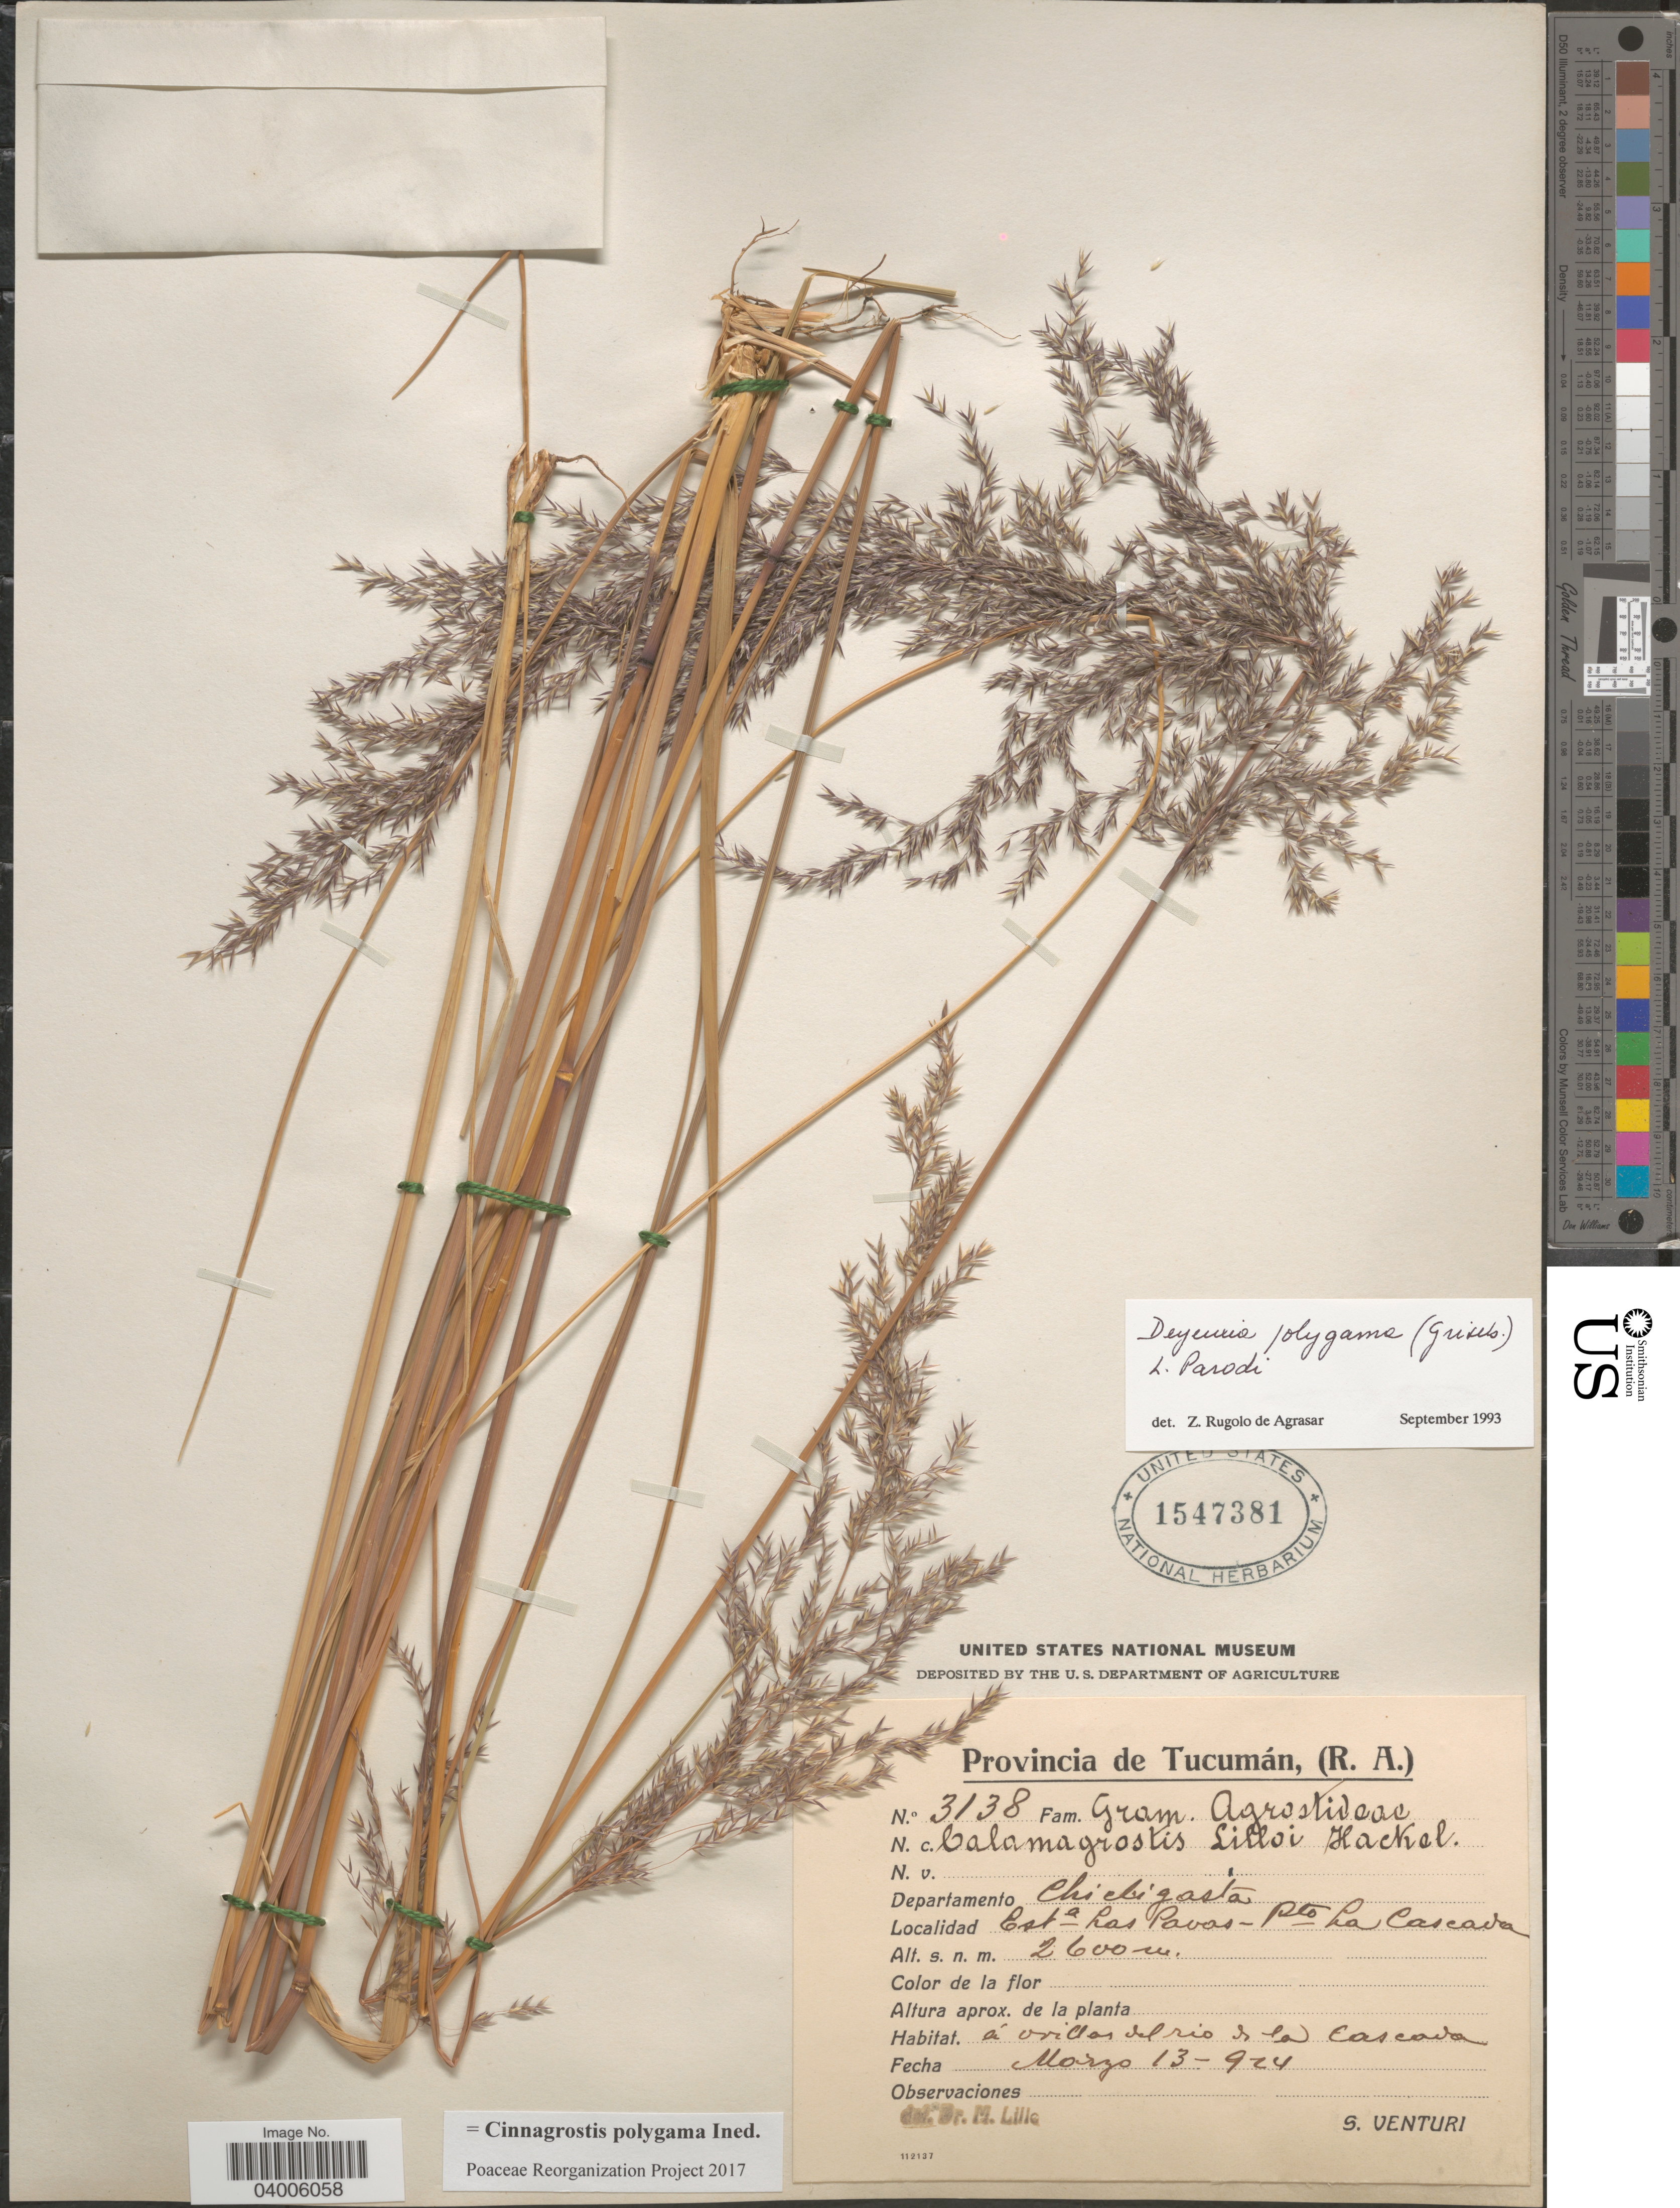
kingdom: Plantae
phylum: Tracheophyta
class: Liliopsida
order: Poales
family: Poaceae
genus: Cinnagrostis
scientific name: Cinnagrostis polygama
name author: Griseb.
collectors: S. Venturi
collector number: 3138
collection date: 1924-03-13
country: Argentina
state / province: Tucuman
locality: Departamento Chicligasta. Esta Las Pavas- Pto La Cascada. Á orillas del rio de la Cascada.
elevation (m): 2600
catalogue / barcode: US 1547381